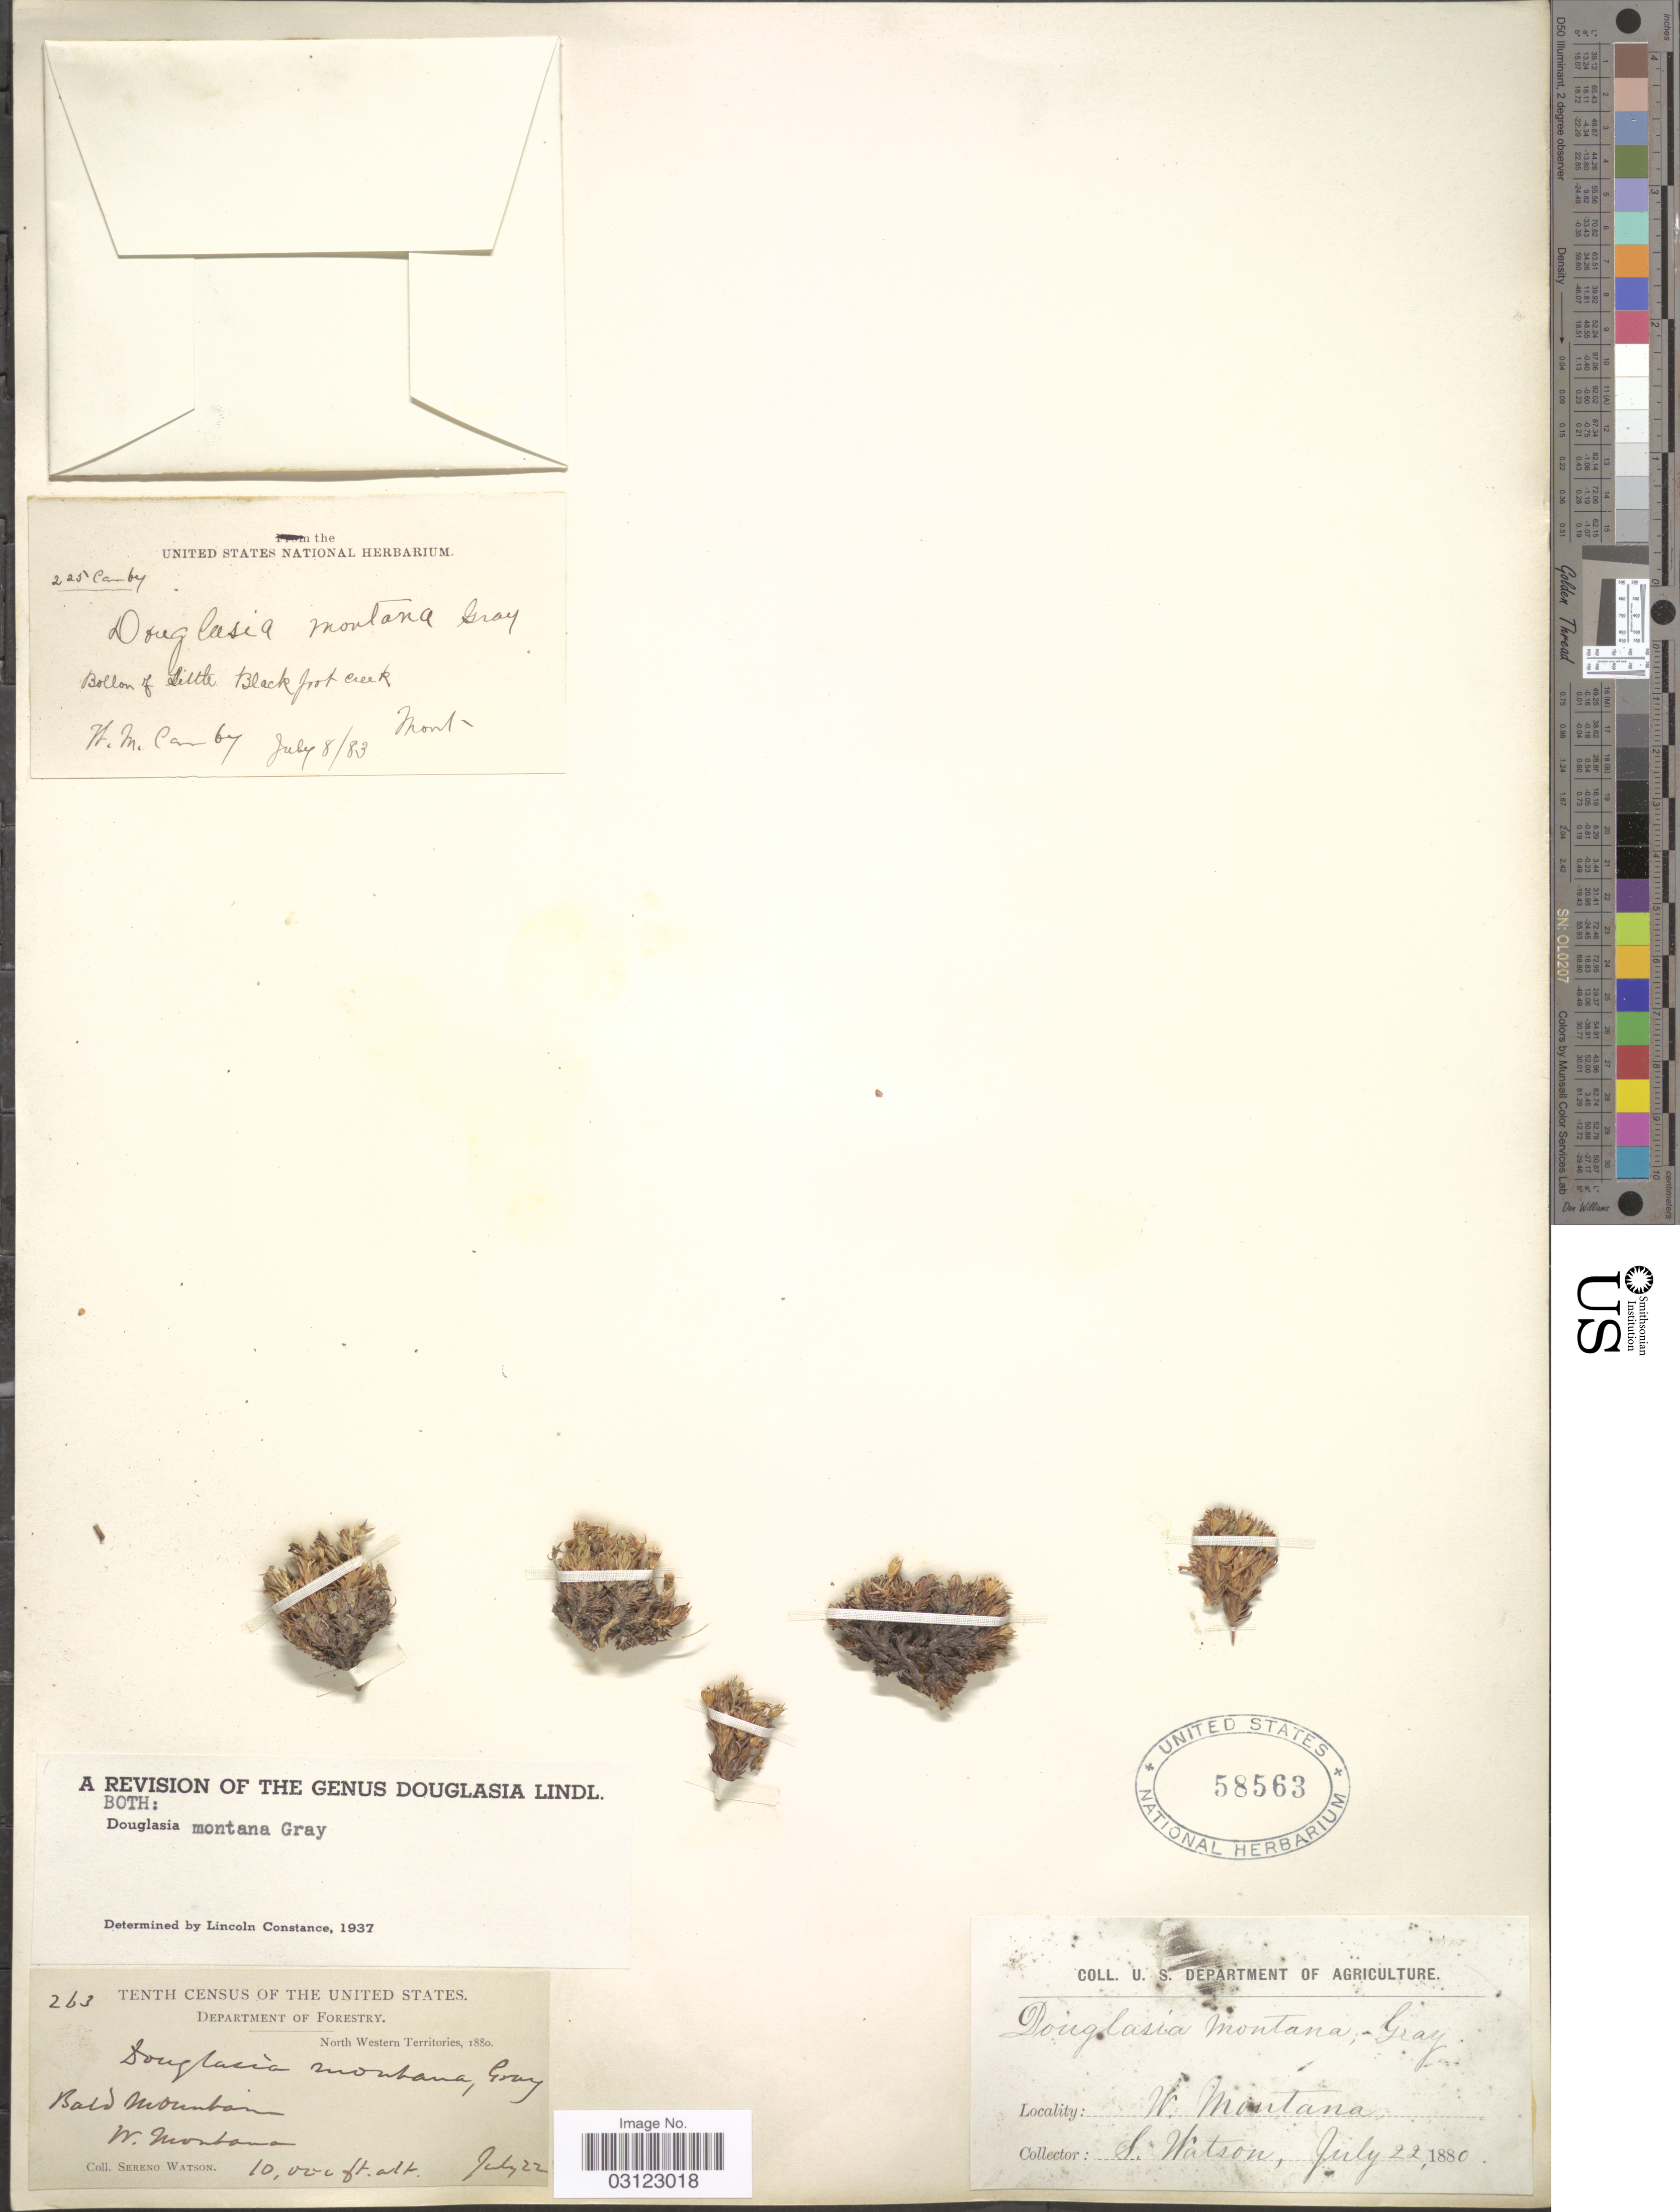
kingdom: Plantae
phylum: Tracheophyta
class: Magnoliopsida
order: Ericales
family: Primulaceae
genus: Douglasia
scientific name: Douglasia montana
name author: A. Gray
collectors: S. Watson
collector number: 263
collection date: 1880-07-22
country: United States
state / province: Montana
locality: W. Montana. North Western Territories. Bald Mountain.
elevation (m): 3048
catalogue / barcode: US 58563-2